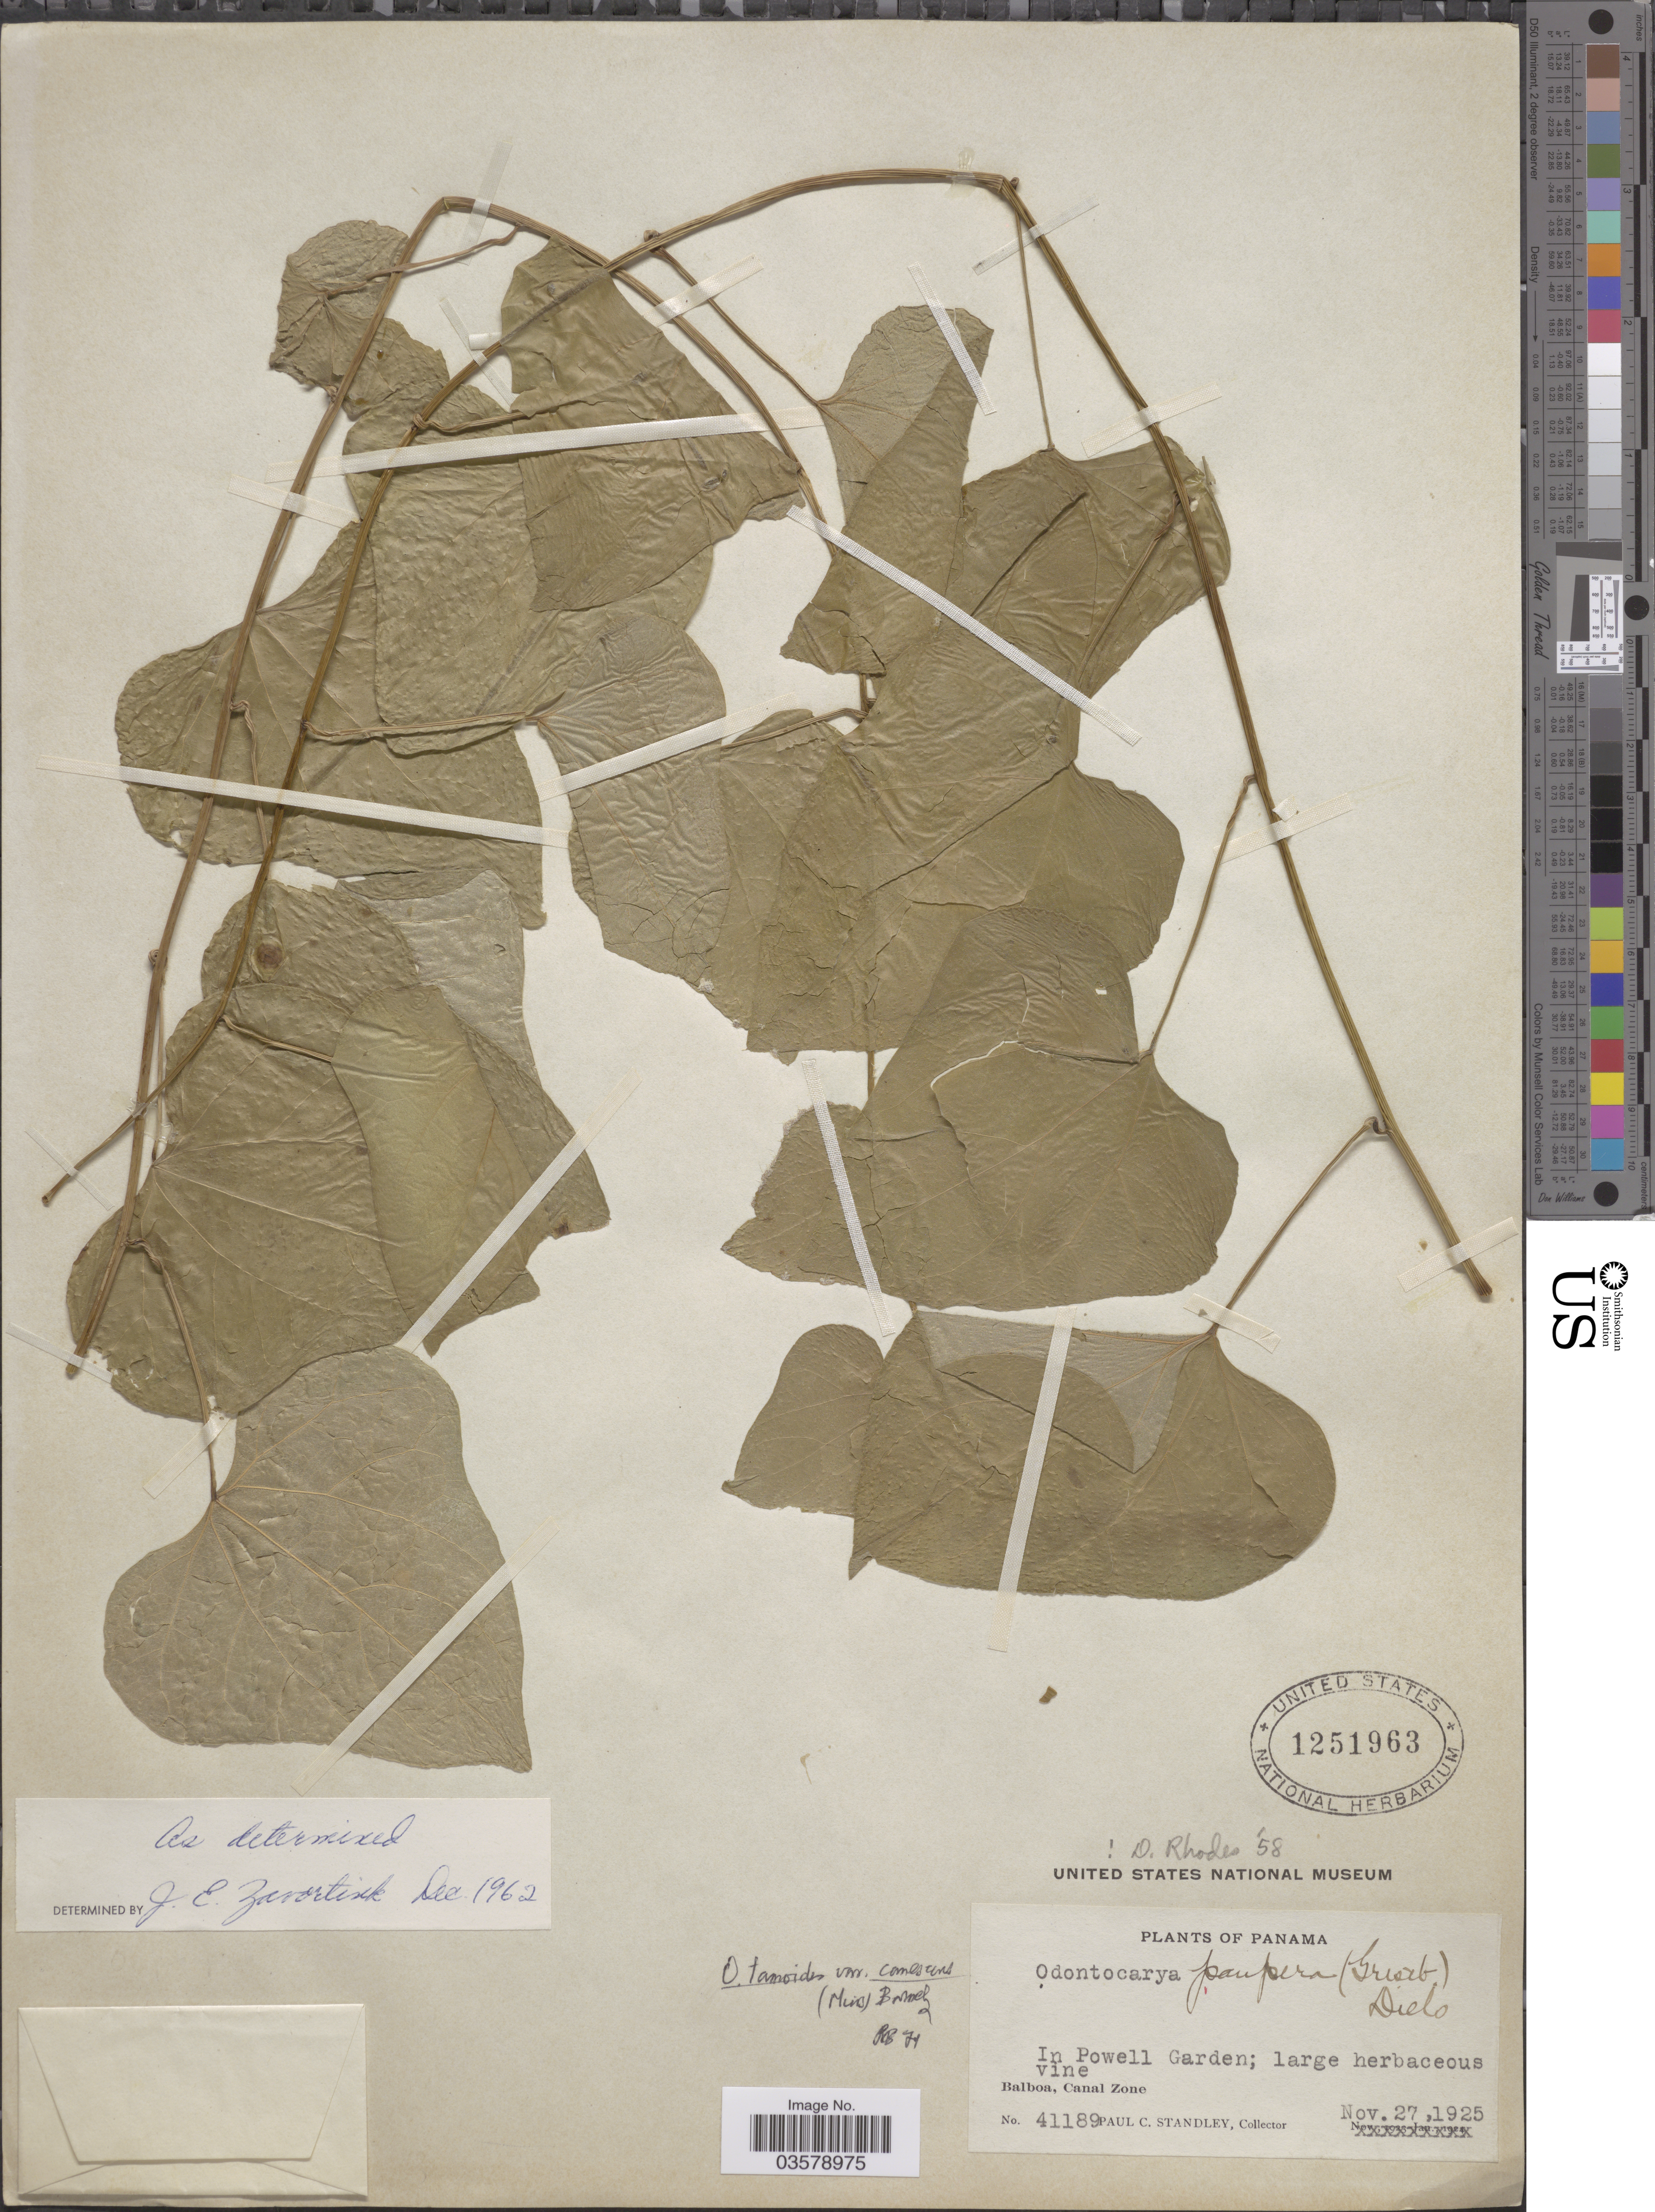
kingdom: Plantae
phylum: Tracheophyta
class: Magnoliopsida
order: Ranunculales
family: Menispermaceae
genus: Odontocarya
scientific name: Odontocarya tamoides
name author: (DC.) Miers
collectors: P. C. Standley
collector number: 41189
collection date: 1925-11-27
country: Panama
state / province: Colón / Panamá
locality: Balboa, Canal Zone. In Powell Garden.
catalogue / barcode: US 1251963